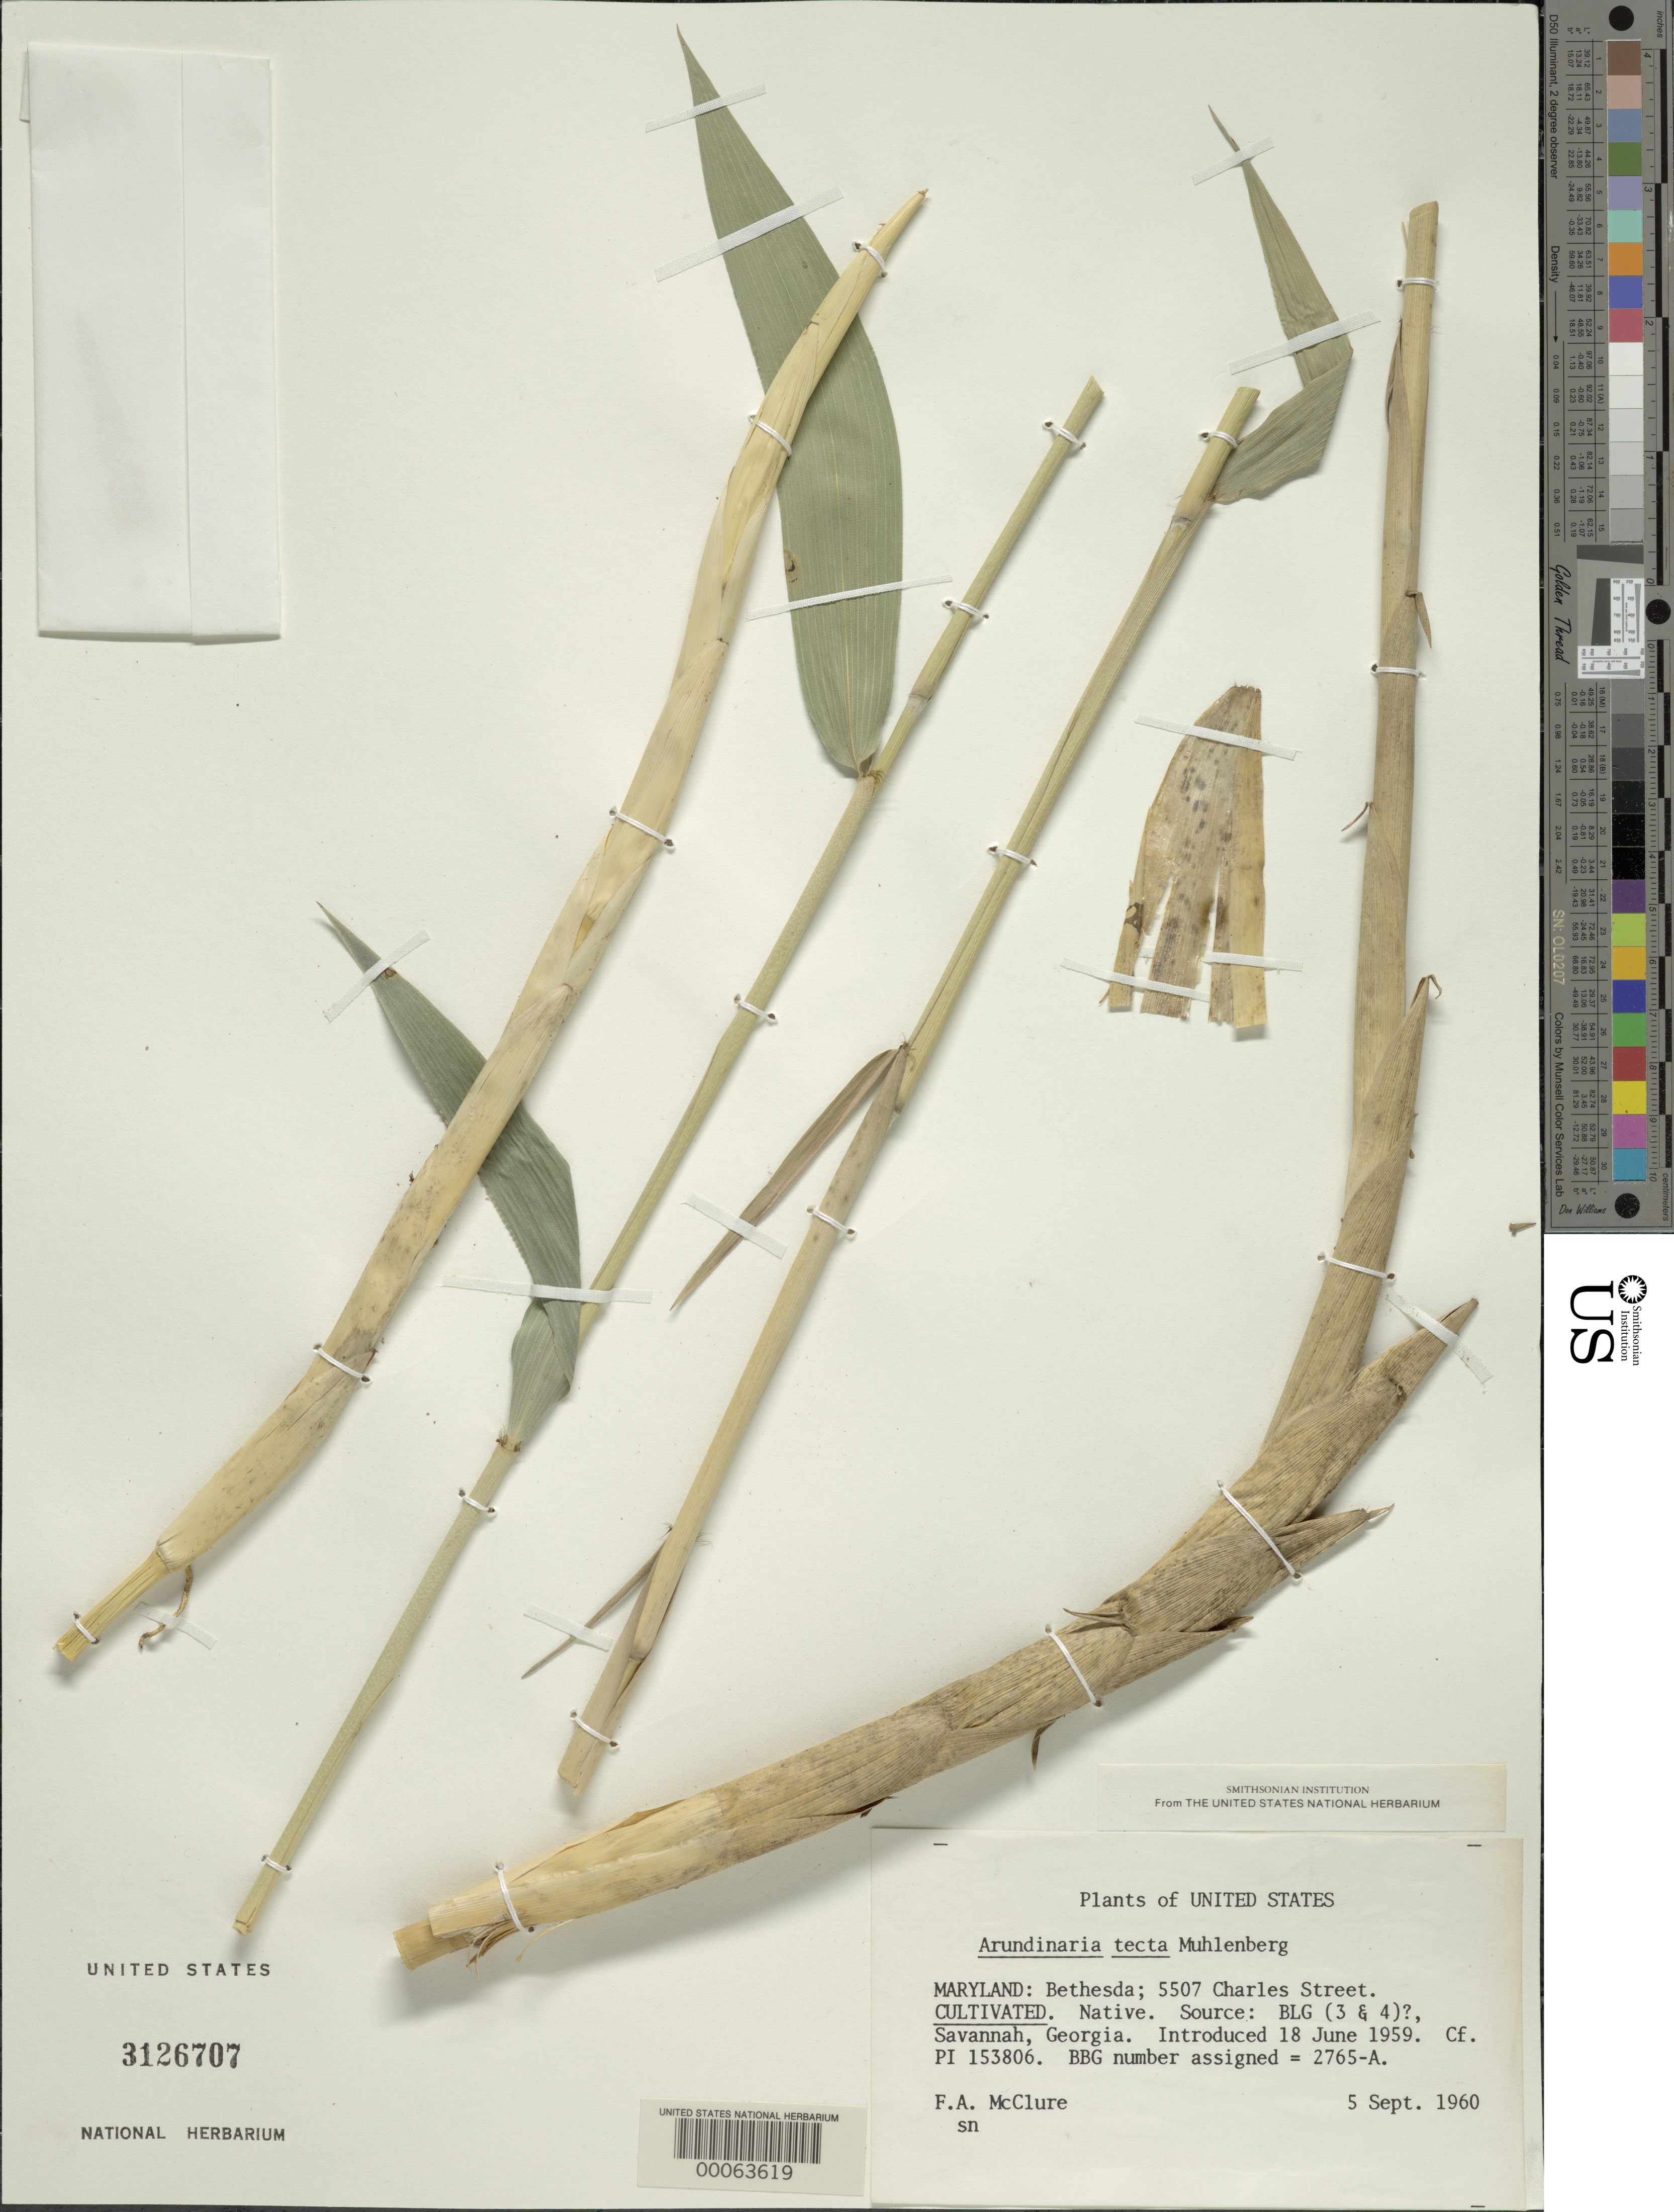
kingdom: Plantae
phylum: Tracheophyta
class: Liliopsida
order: Poales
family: Poaceae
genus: Arundinaria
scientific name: Arundinaria tecta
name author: (Walter) Muhl.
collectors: F. A. McClure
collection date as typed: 05 Sep 1960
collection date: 1960-09-05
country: United States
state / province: Maryland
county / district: Montgomery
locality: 5507 Charles Street, Bethesda (McClure's garden)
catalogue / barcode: US 3126707